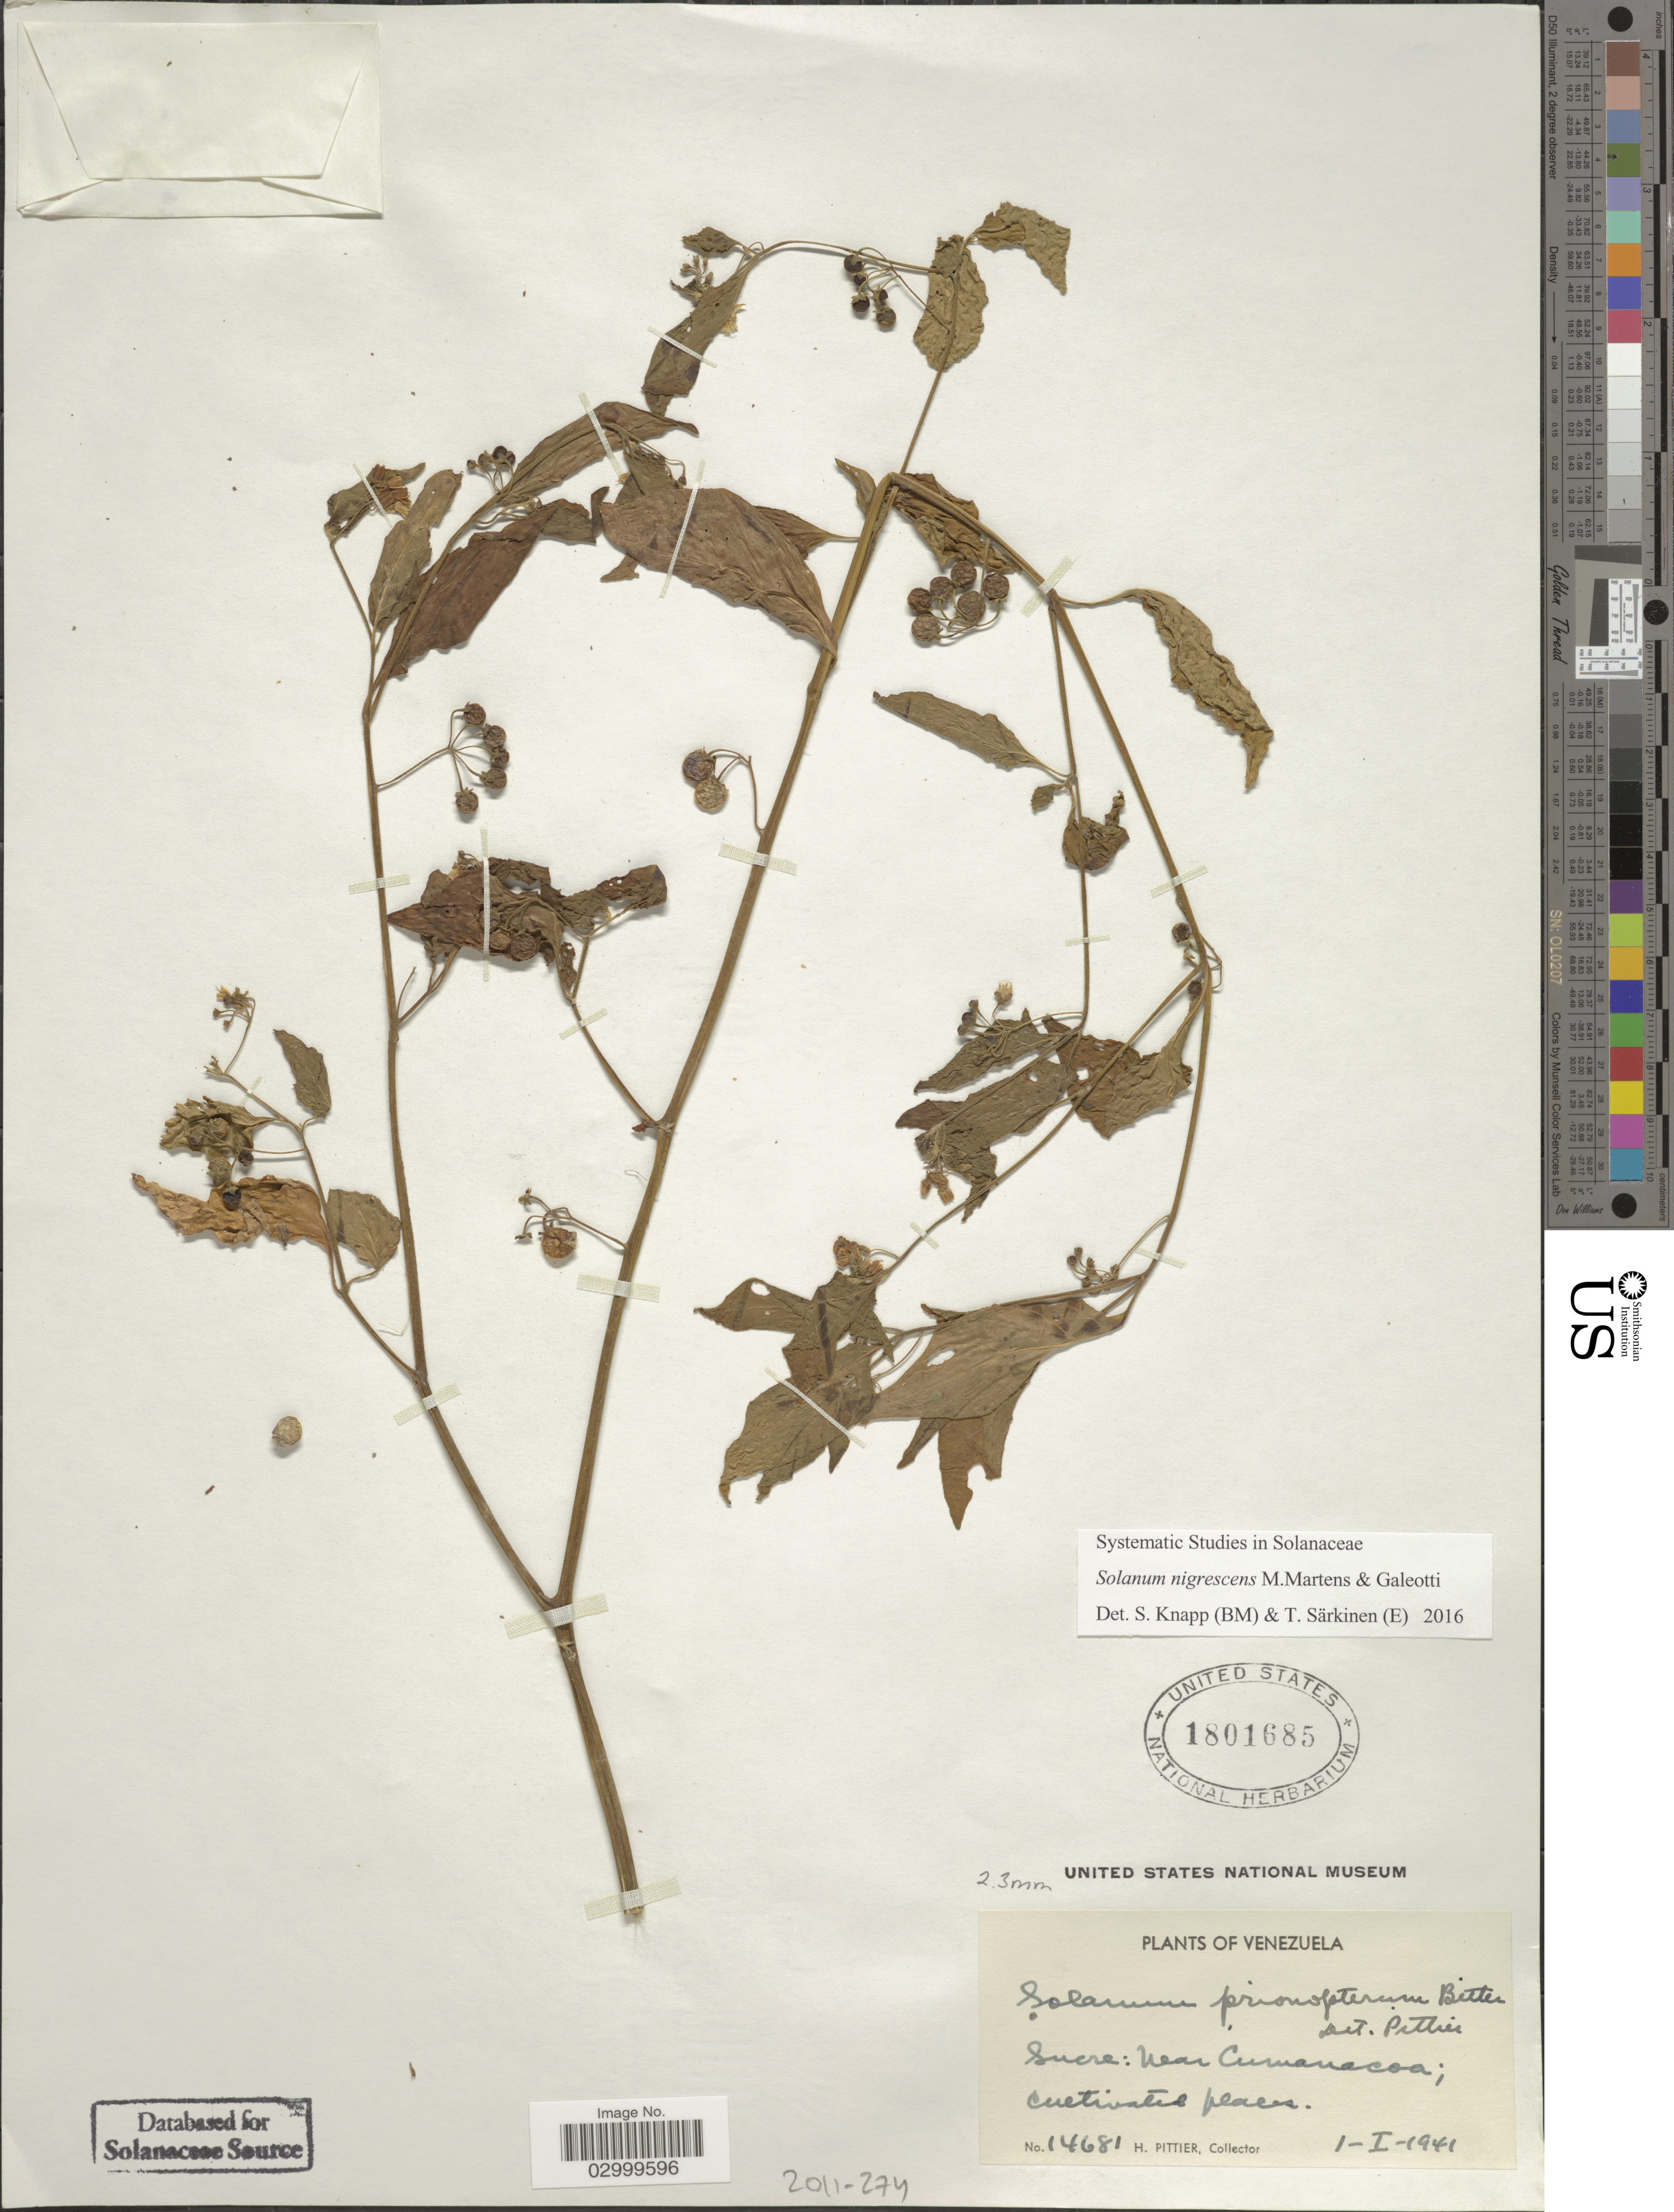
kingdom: Plantae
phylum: Tracheophyta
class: Magnoliopsida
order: Solanales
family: Solanaceae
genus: Solanum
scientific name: Solanum nigrescens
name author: M. Martens & Galeotti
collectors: H. F. Pittier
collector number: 14681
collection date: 1941-01-01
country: Venezuela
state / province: Sucre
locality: Near Cumanacoa.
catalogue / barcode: US 1801685